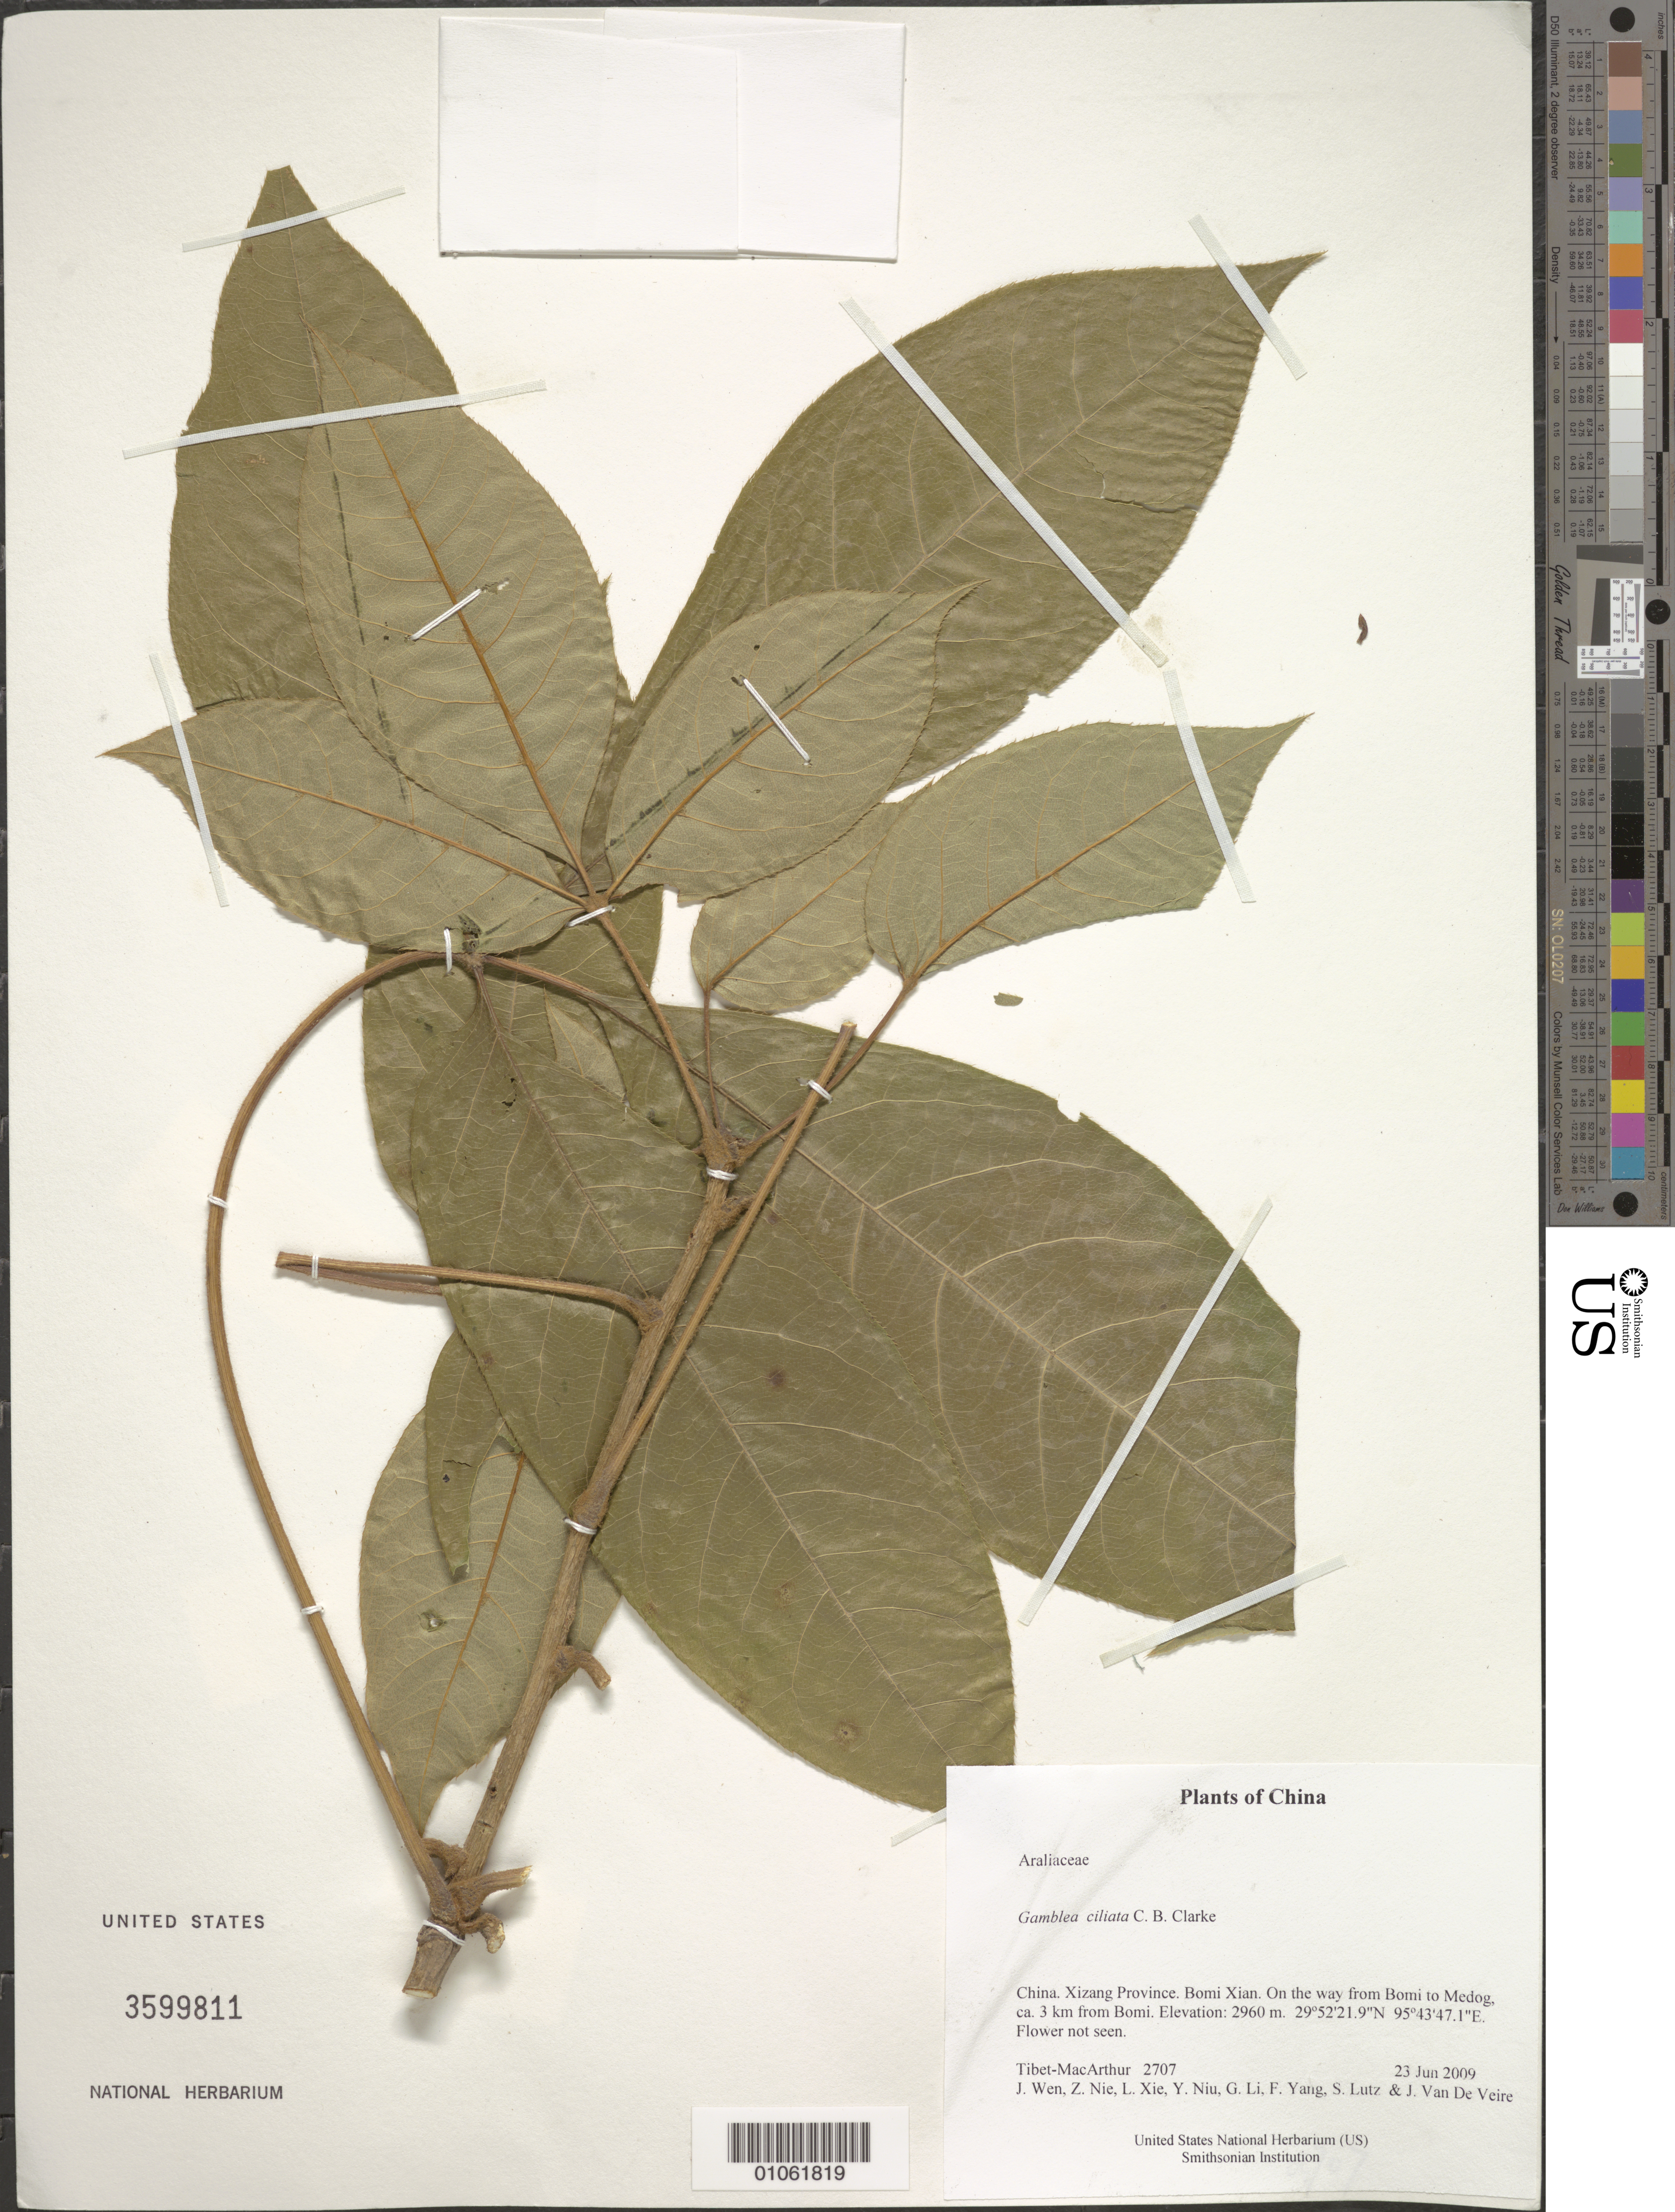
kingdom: Plantae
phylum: Tracheophyta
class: Magnoliopsida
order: Apiales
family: Araliaceae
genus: Gamblea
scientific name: Gamblea ciliata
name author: C.B. Clarke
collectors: Tibet-MacArthur, J. Wen, Z. Nie, L. Xie, Y. Niu, G. Li, F. Yang, S. Lutz & J. Van De Veire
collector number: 2707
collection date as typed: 23 Jun 2009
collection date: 2009-06-23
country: China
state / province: Xizang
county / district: Bomi Xian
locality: On the way from Bomi to Medog, ca. 3 km from Bomi.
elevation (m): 2960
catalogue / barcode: US 3599811